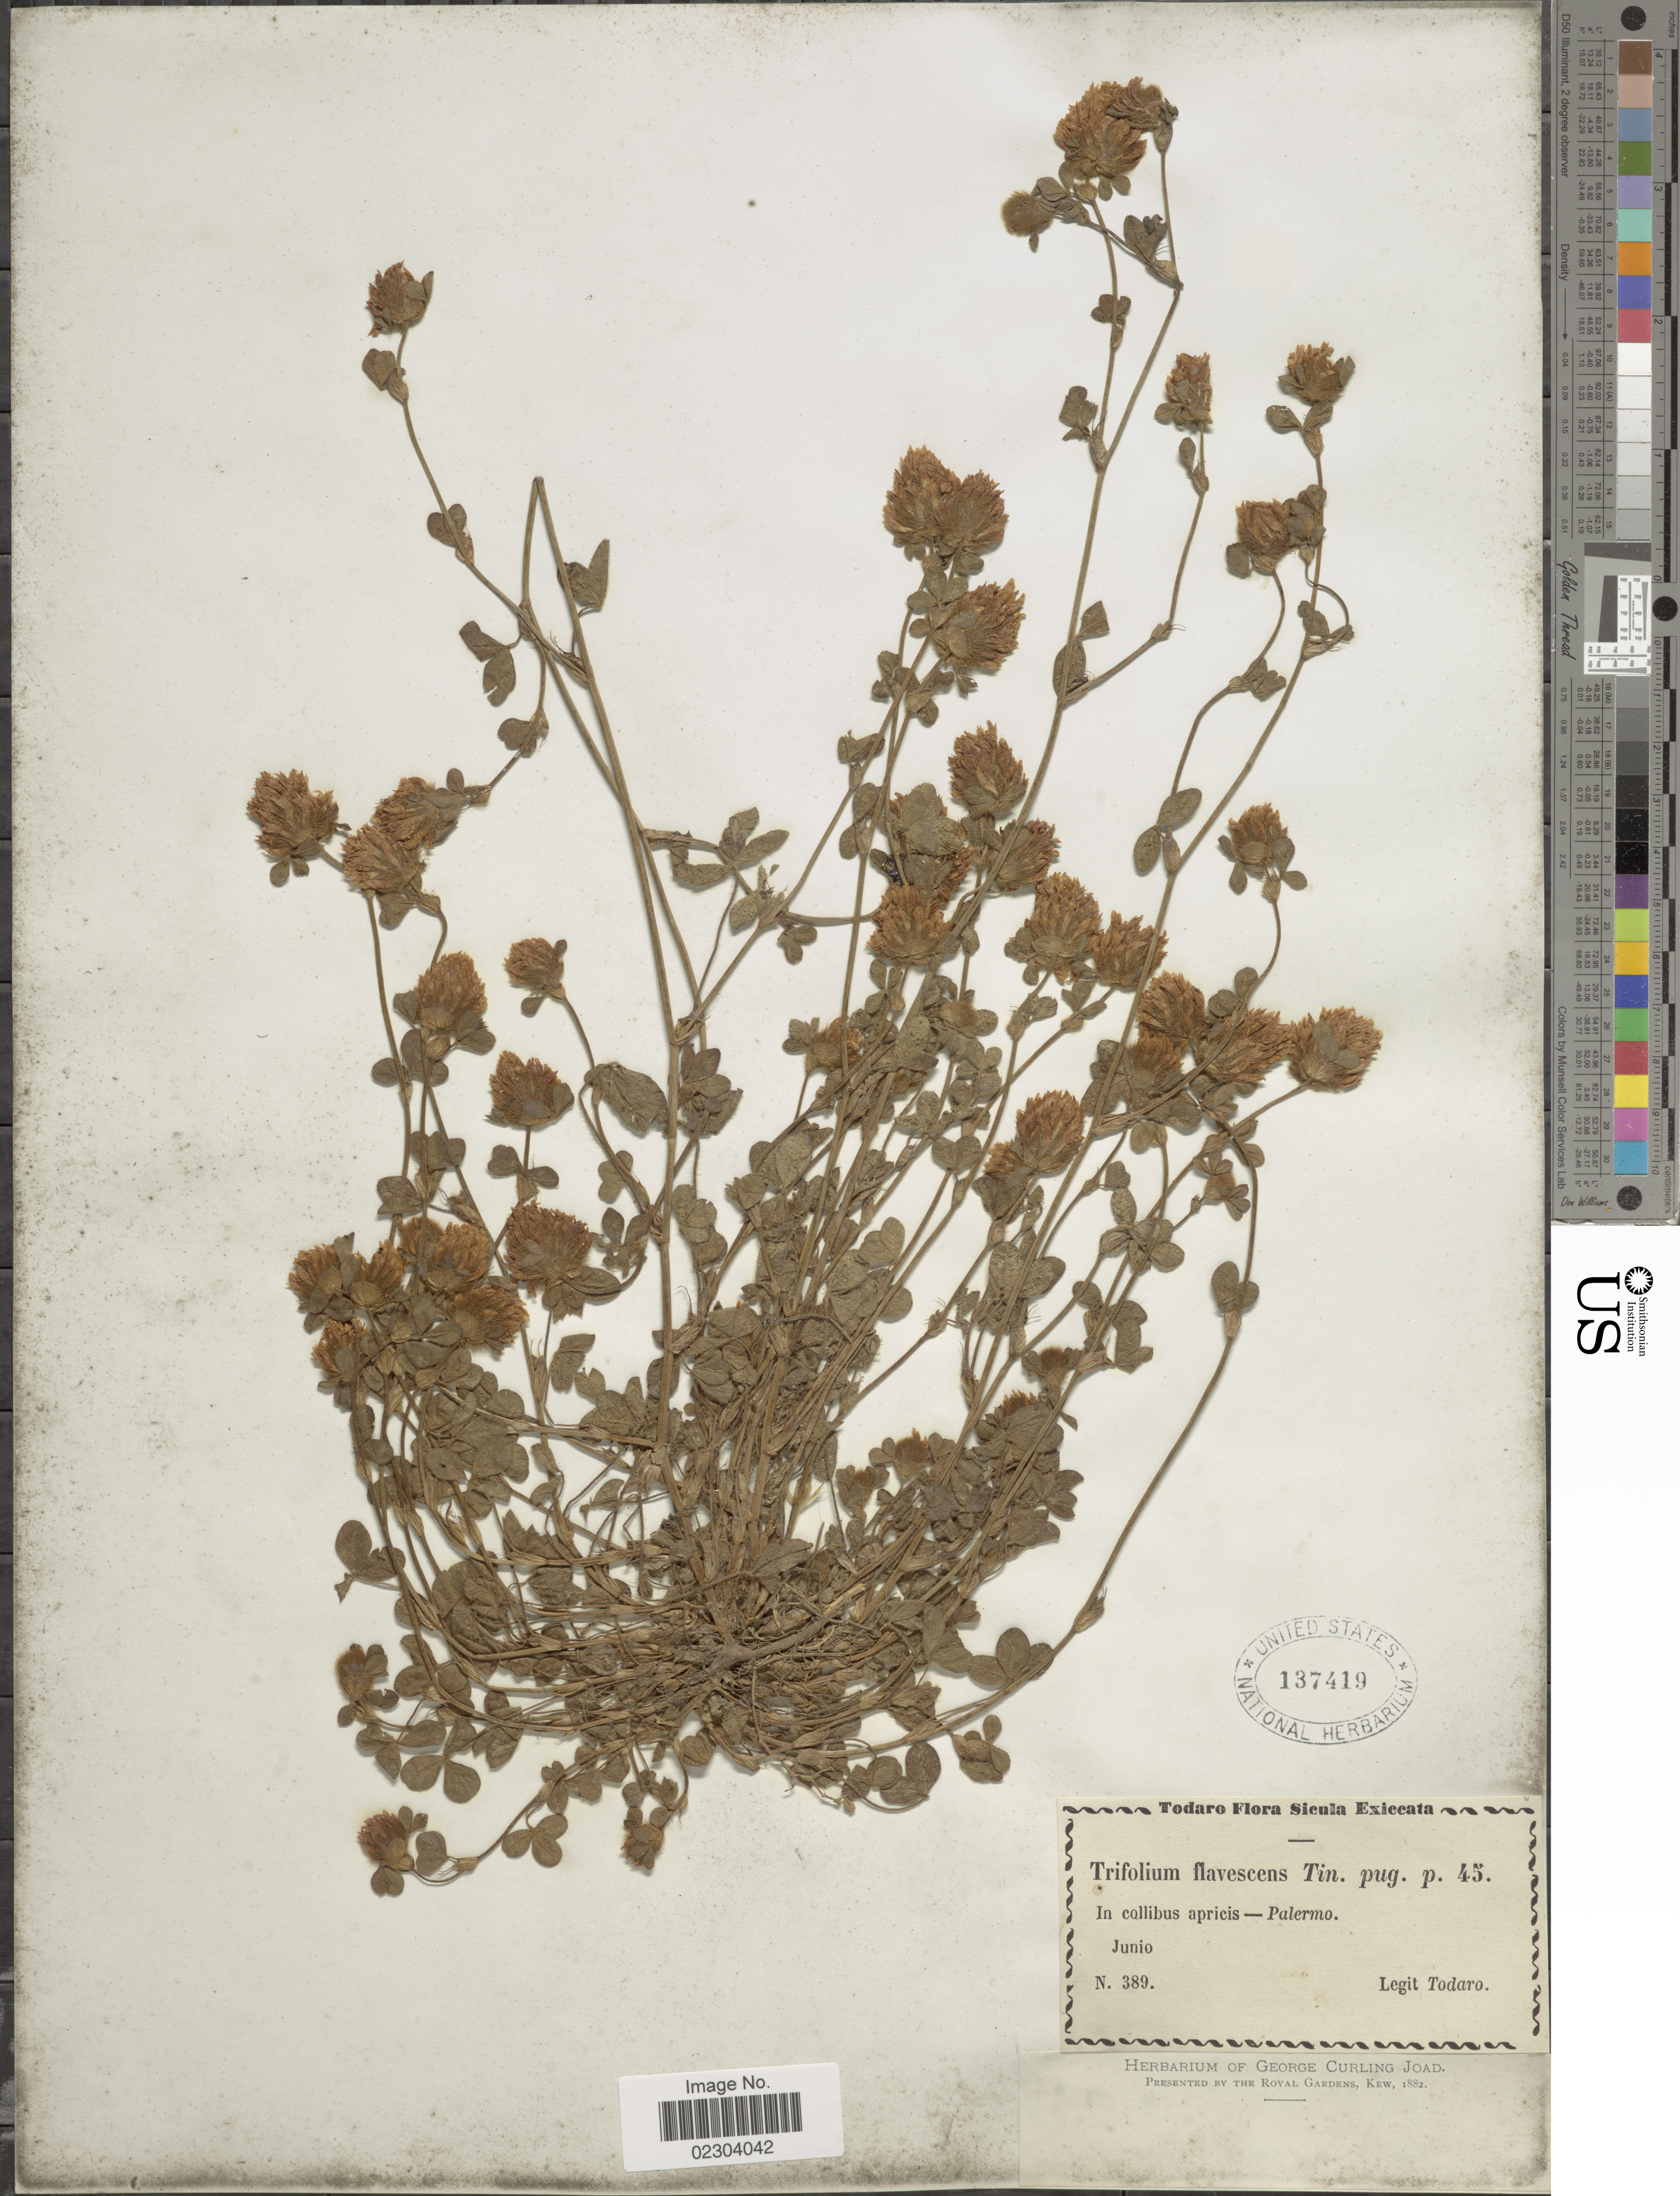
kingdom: Plantae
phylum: Tracheophyta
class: Magnoliopsida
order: Fabales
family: Fabaceae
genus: Trifolium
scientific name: Trifolium flavescens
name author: Tineo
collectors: Todaro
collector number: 389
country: Italy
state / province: Siciliana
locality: Sicula, in collibus apricis, Palermo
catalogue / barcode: US 137419